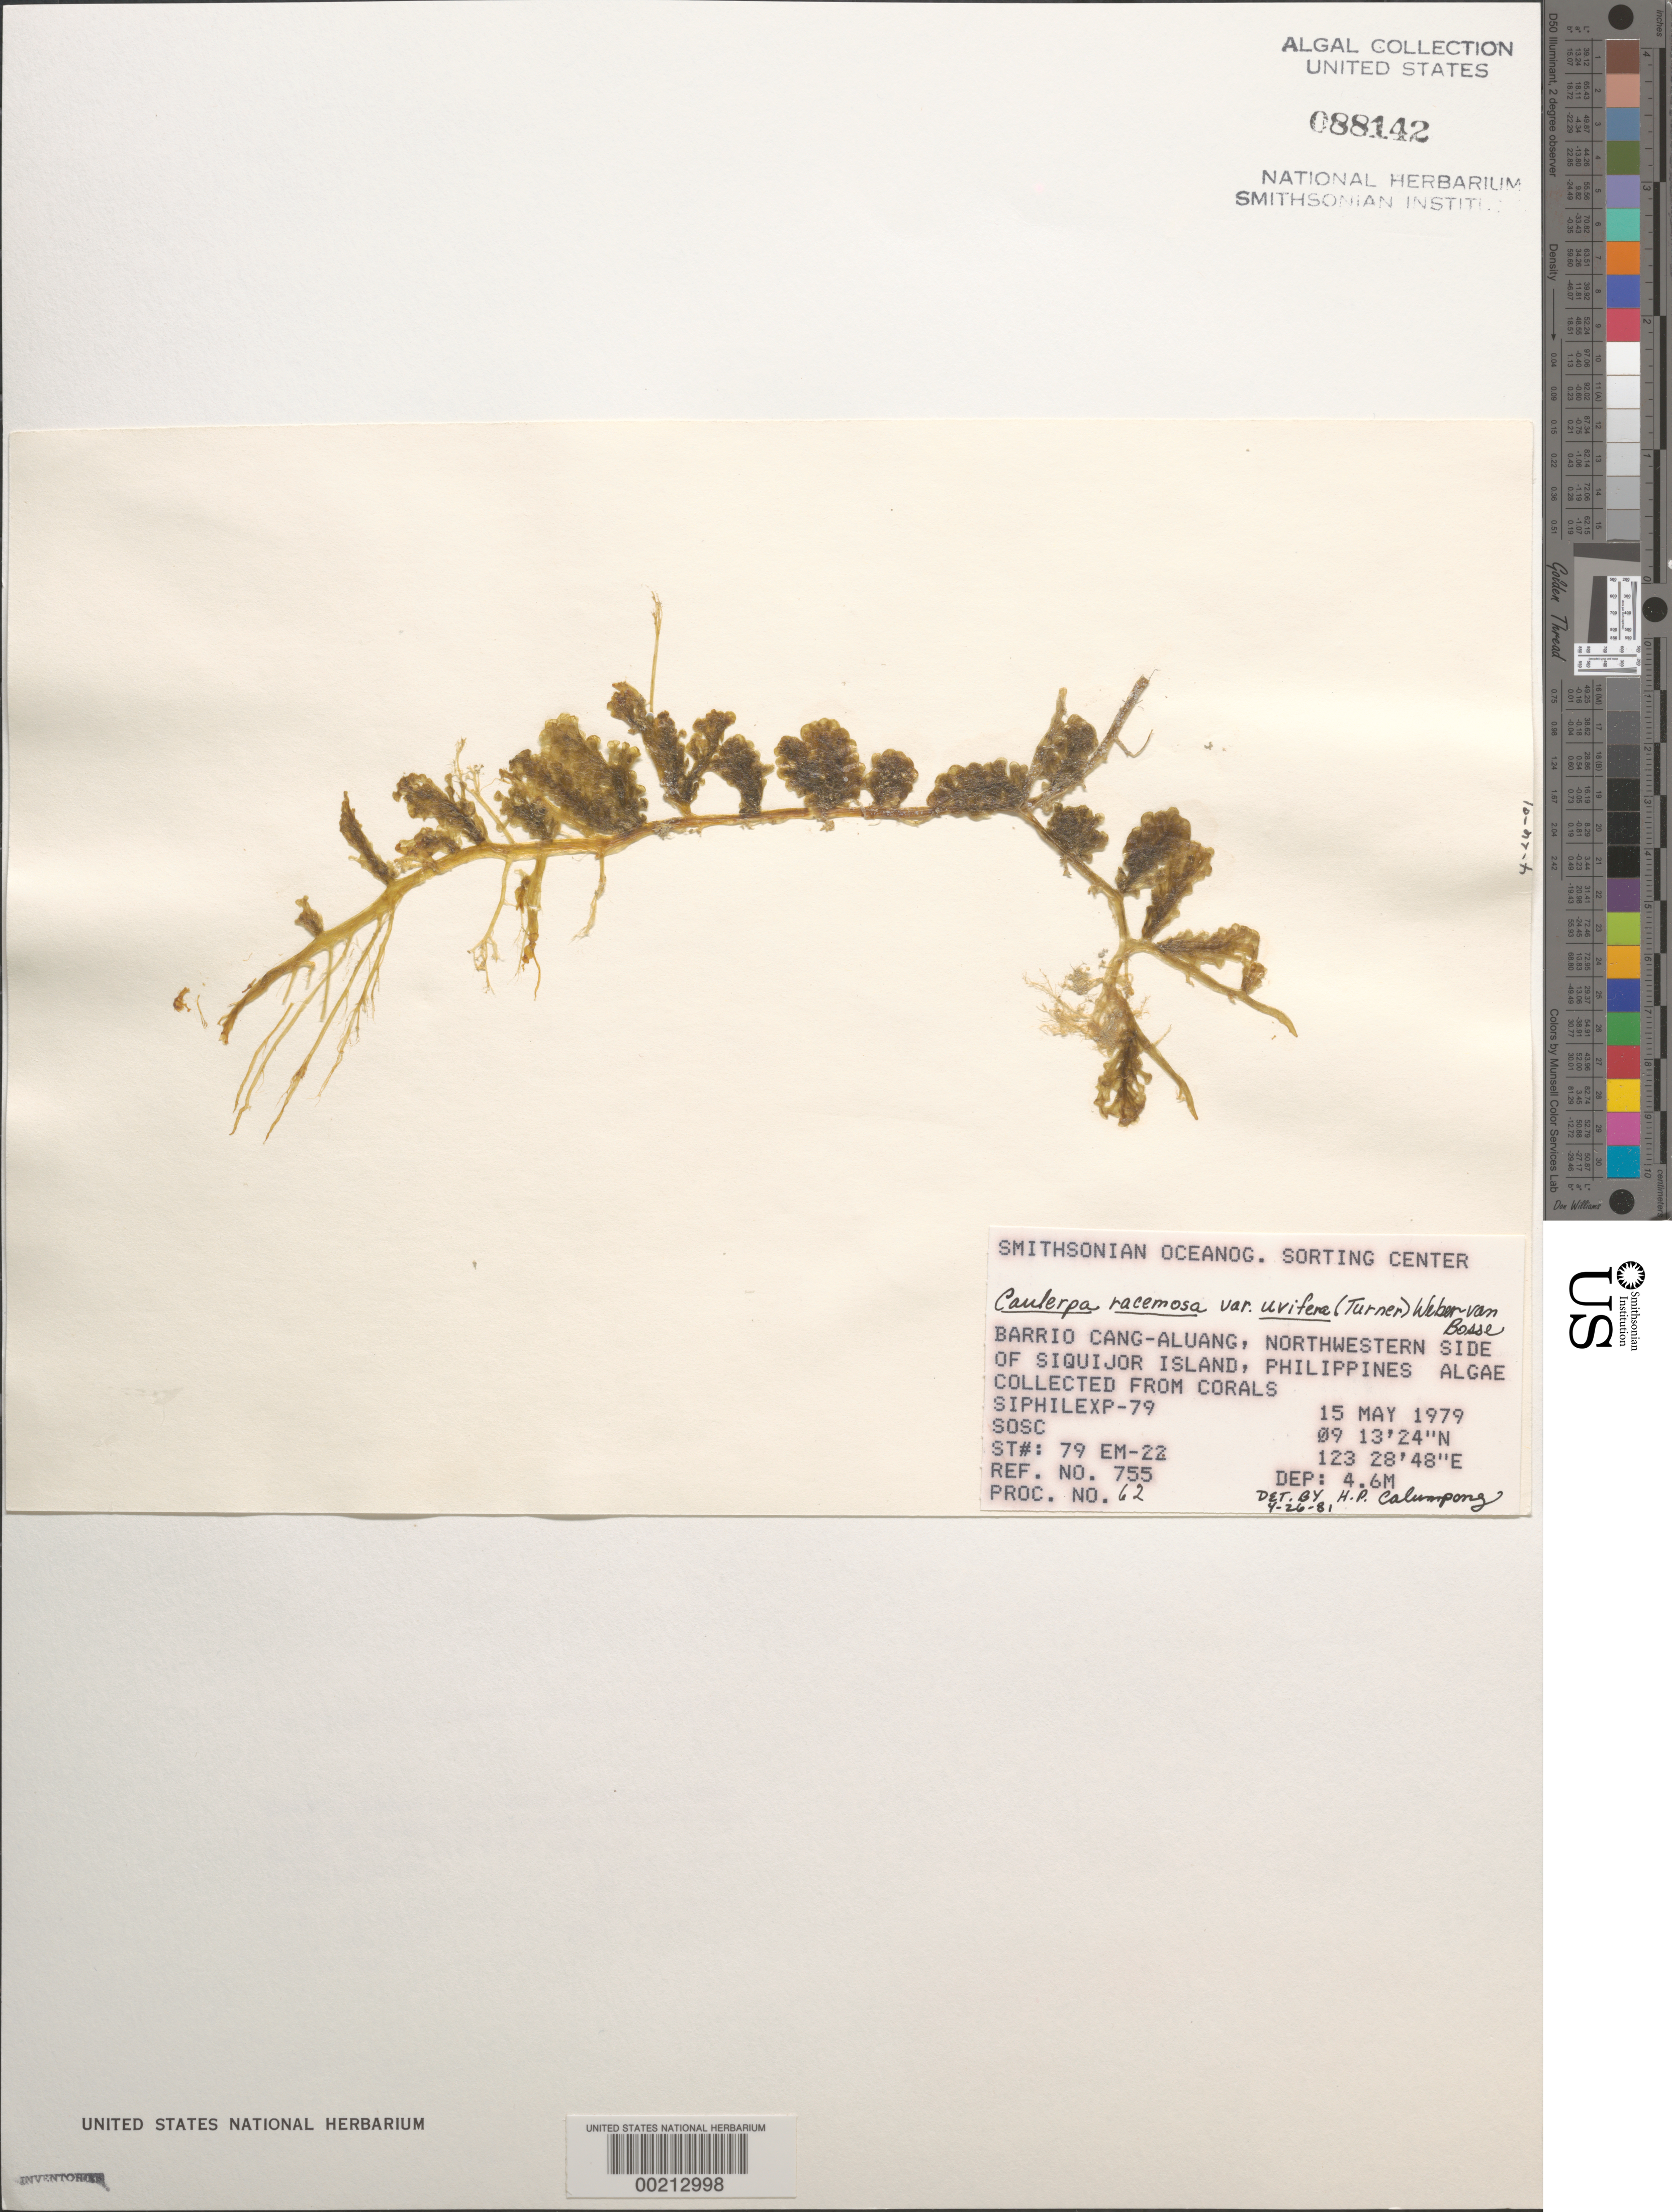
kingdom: Plantae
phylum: Chlorophyta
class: Ulvophyceae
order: Bryopsidales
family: Caulerpaceae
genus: Caulerpa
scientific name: Caulerpa racemosa var. uvifera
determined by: Calumpong, H. P.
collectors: SOSC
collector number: Station 79 Em-22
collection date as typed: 15 May 1979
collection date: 1979-05-15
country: Philippines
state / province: Central Visayas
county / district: Siquijor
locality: Visayan, Barrio cang-aluang, siquijor island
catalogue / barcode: US 88142